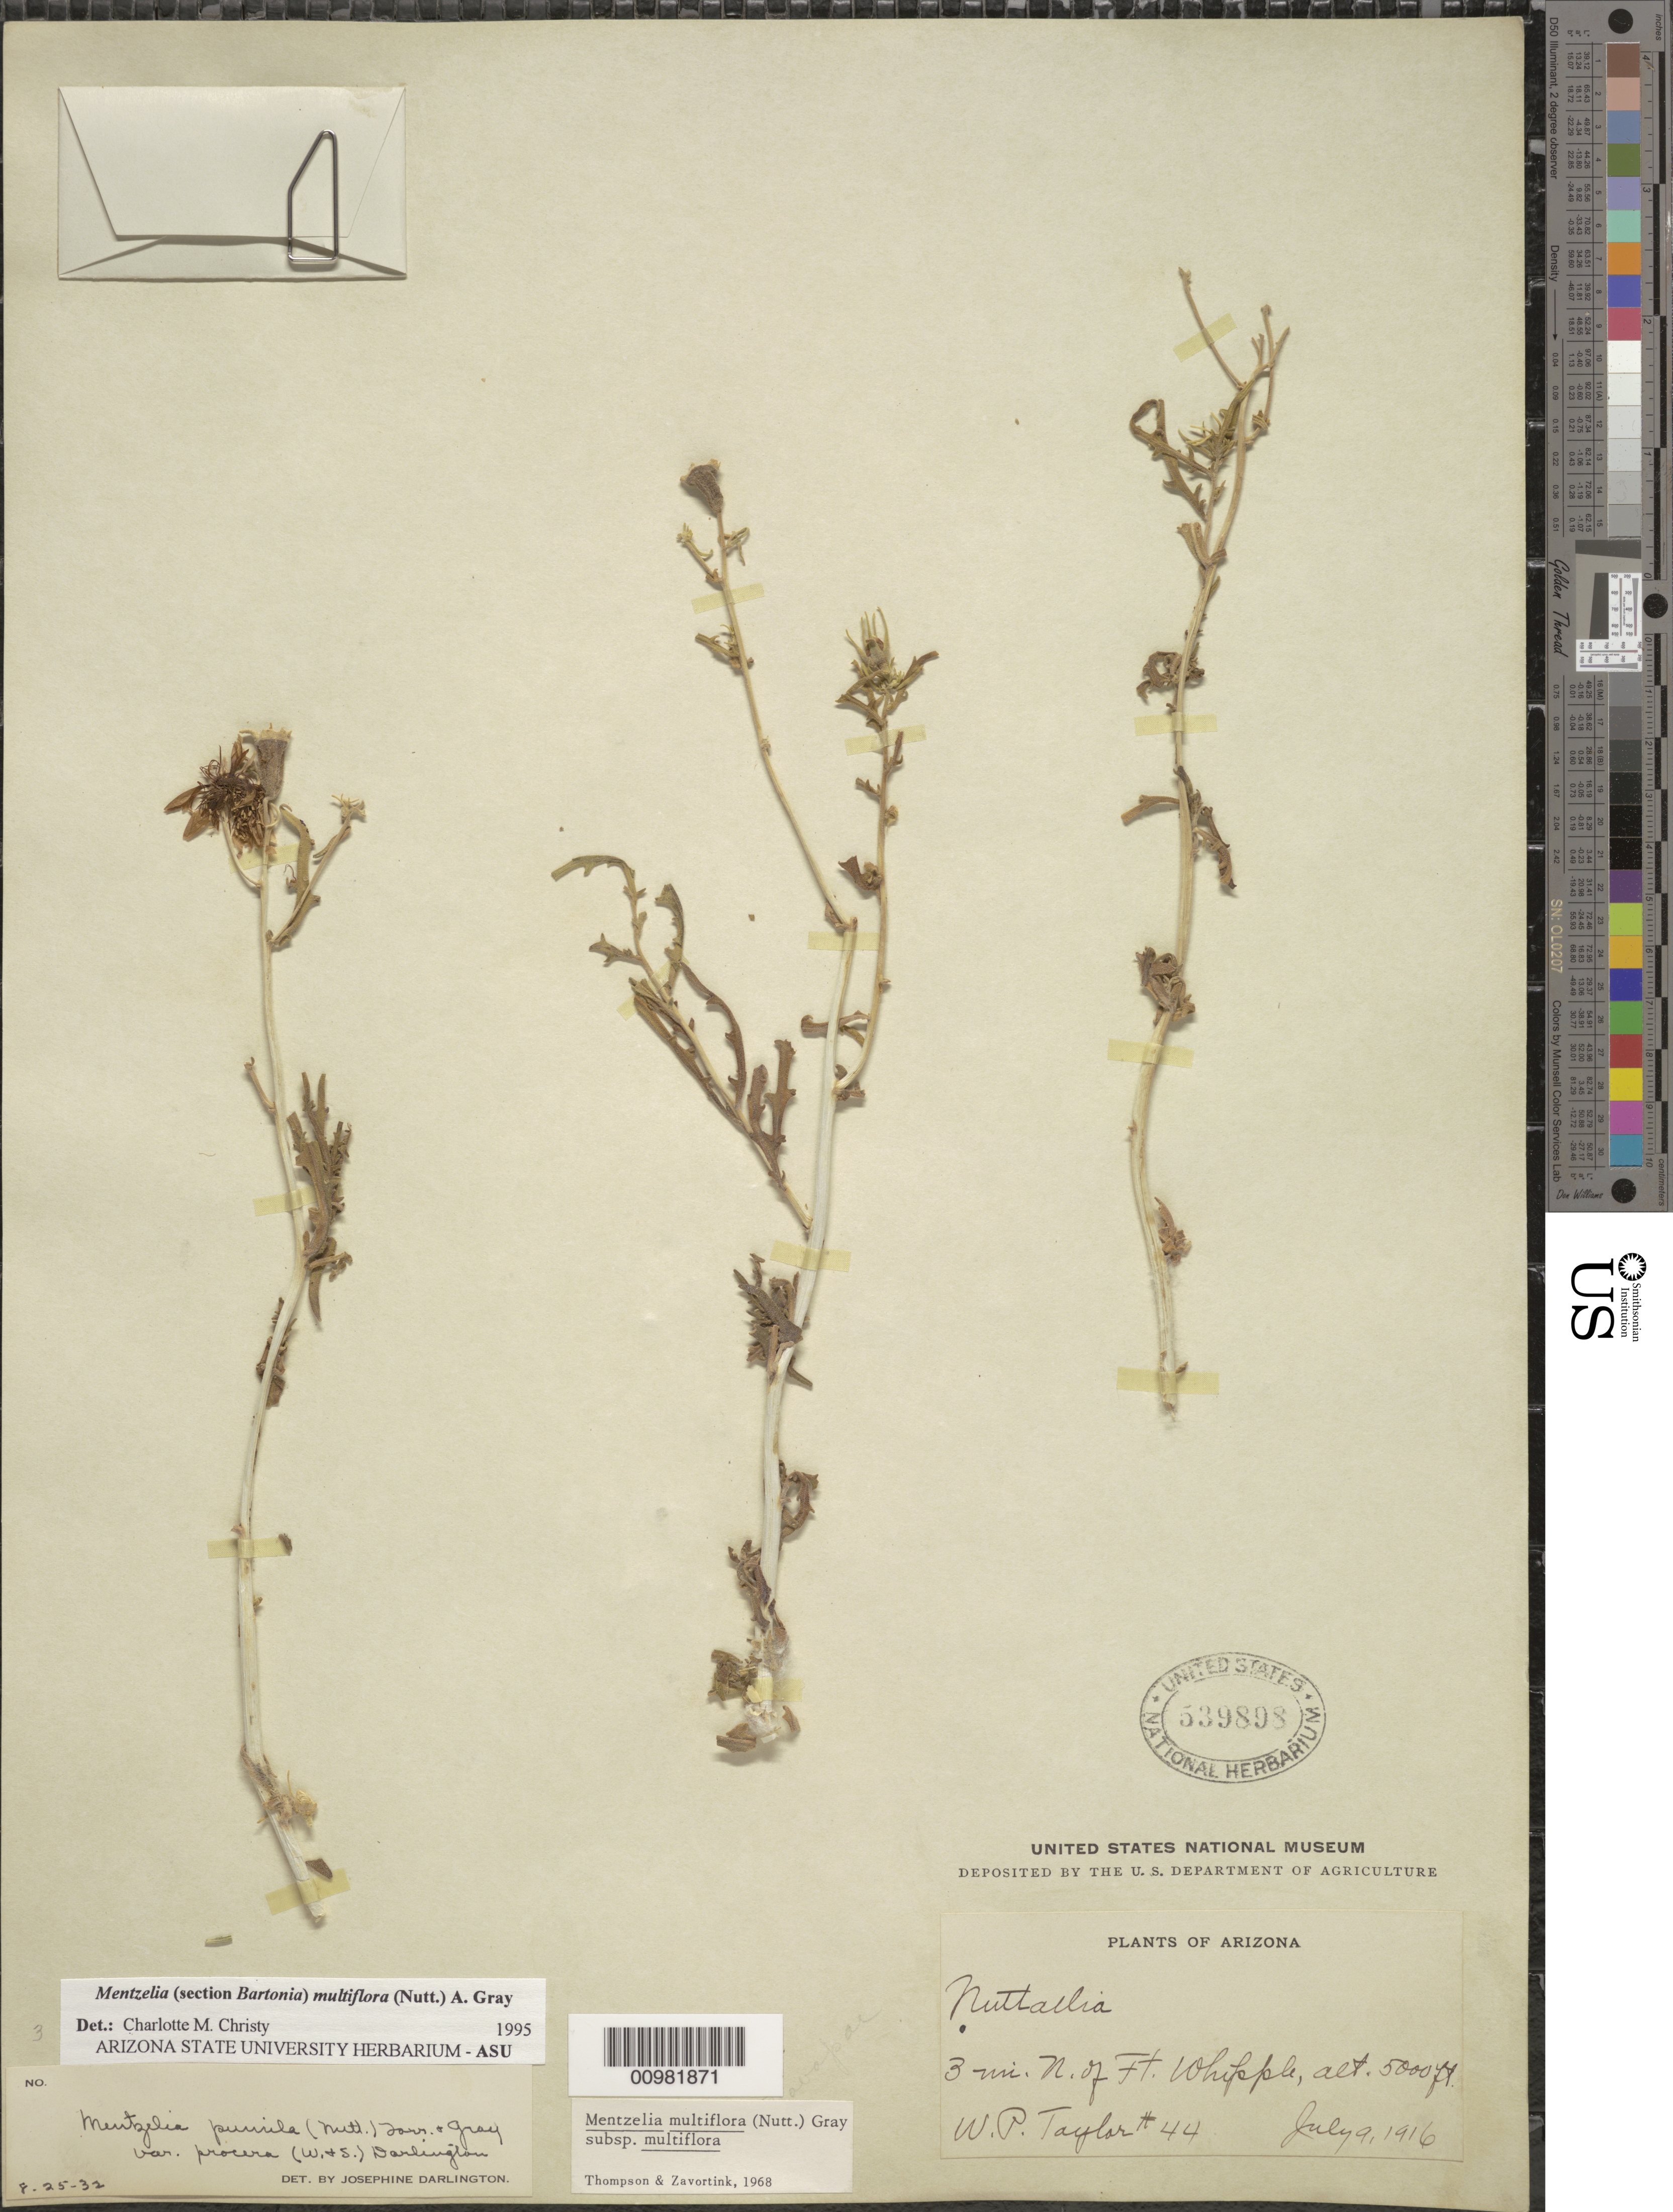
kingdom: Plantae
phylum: Tracheophyta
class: Magnoliopsida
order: Cornales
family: Loasaceae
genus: Mentzelia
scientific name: Mentzelia multiflora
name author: (Nutt.) A. Gray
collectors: W. P. Taylor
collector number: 44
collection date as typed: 09 Jun 1916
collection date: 1916-06-09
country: United States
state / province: Arizona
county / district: Yavapai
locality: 3 mi. N of Ft. Whipple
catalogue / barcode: US 539898